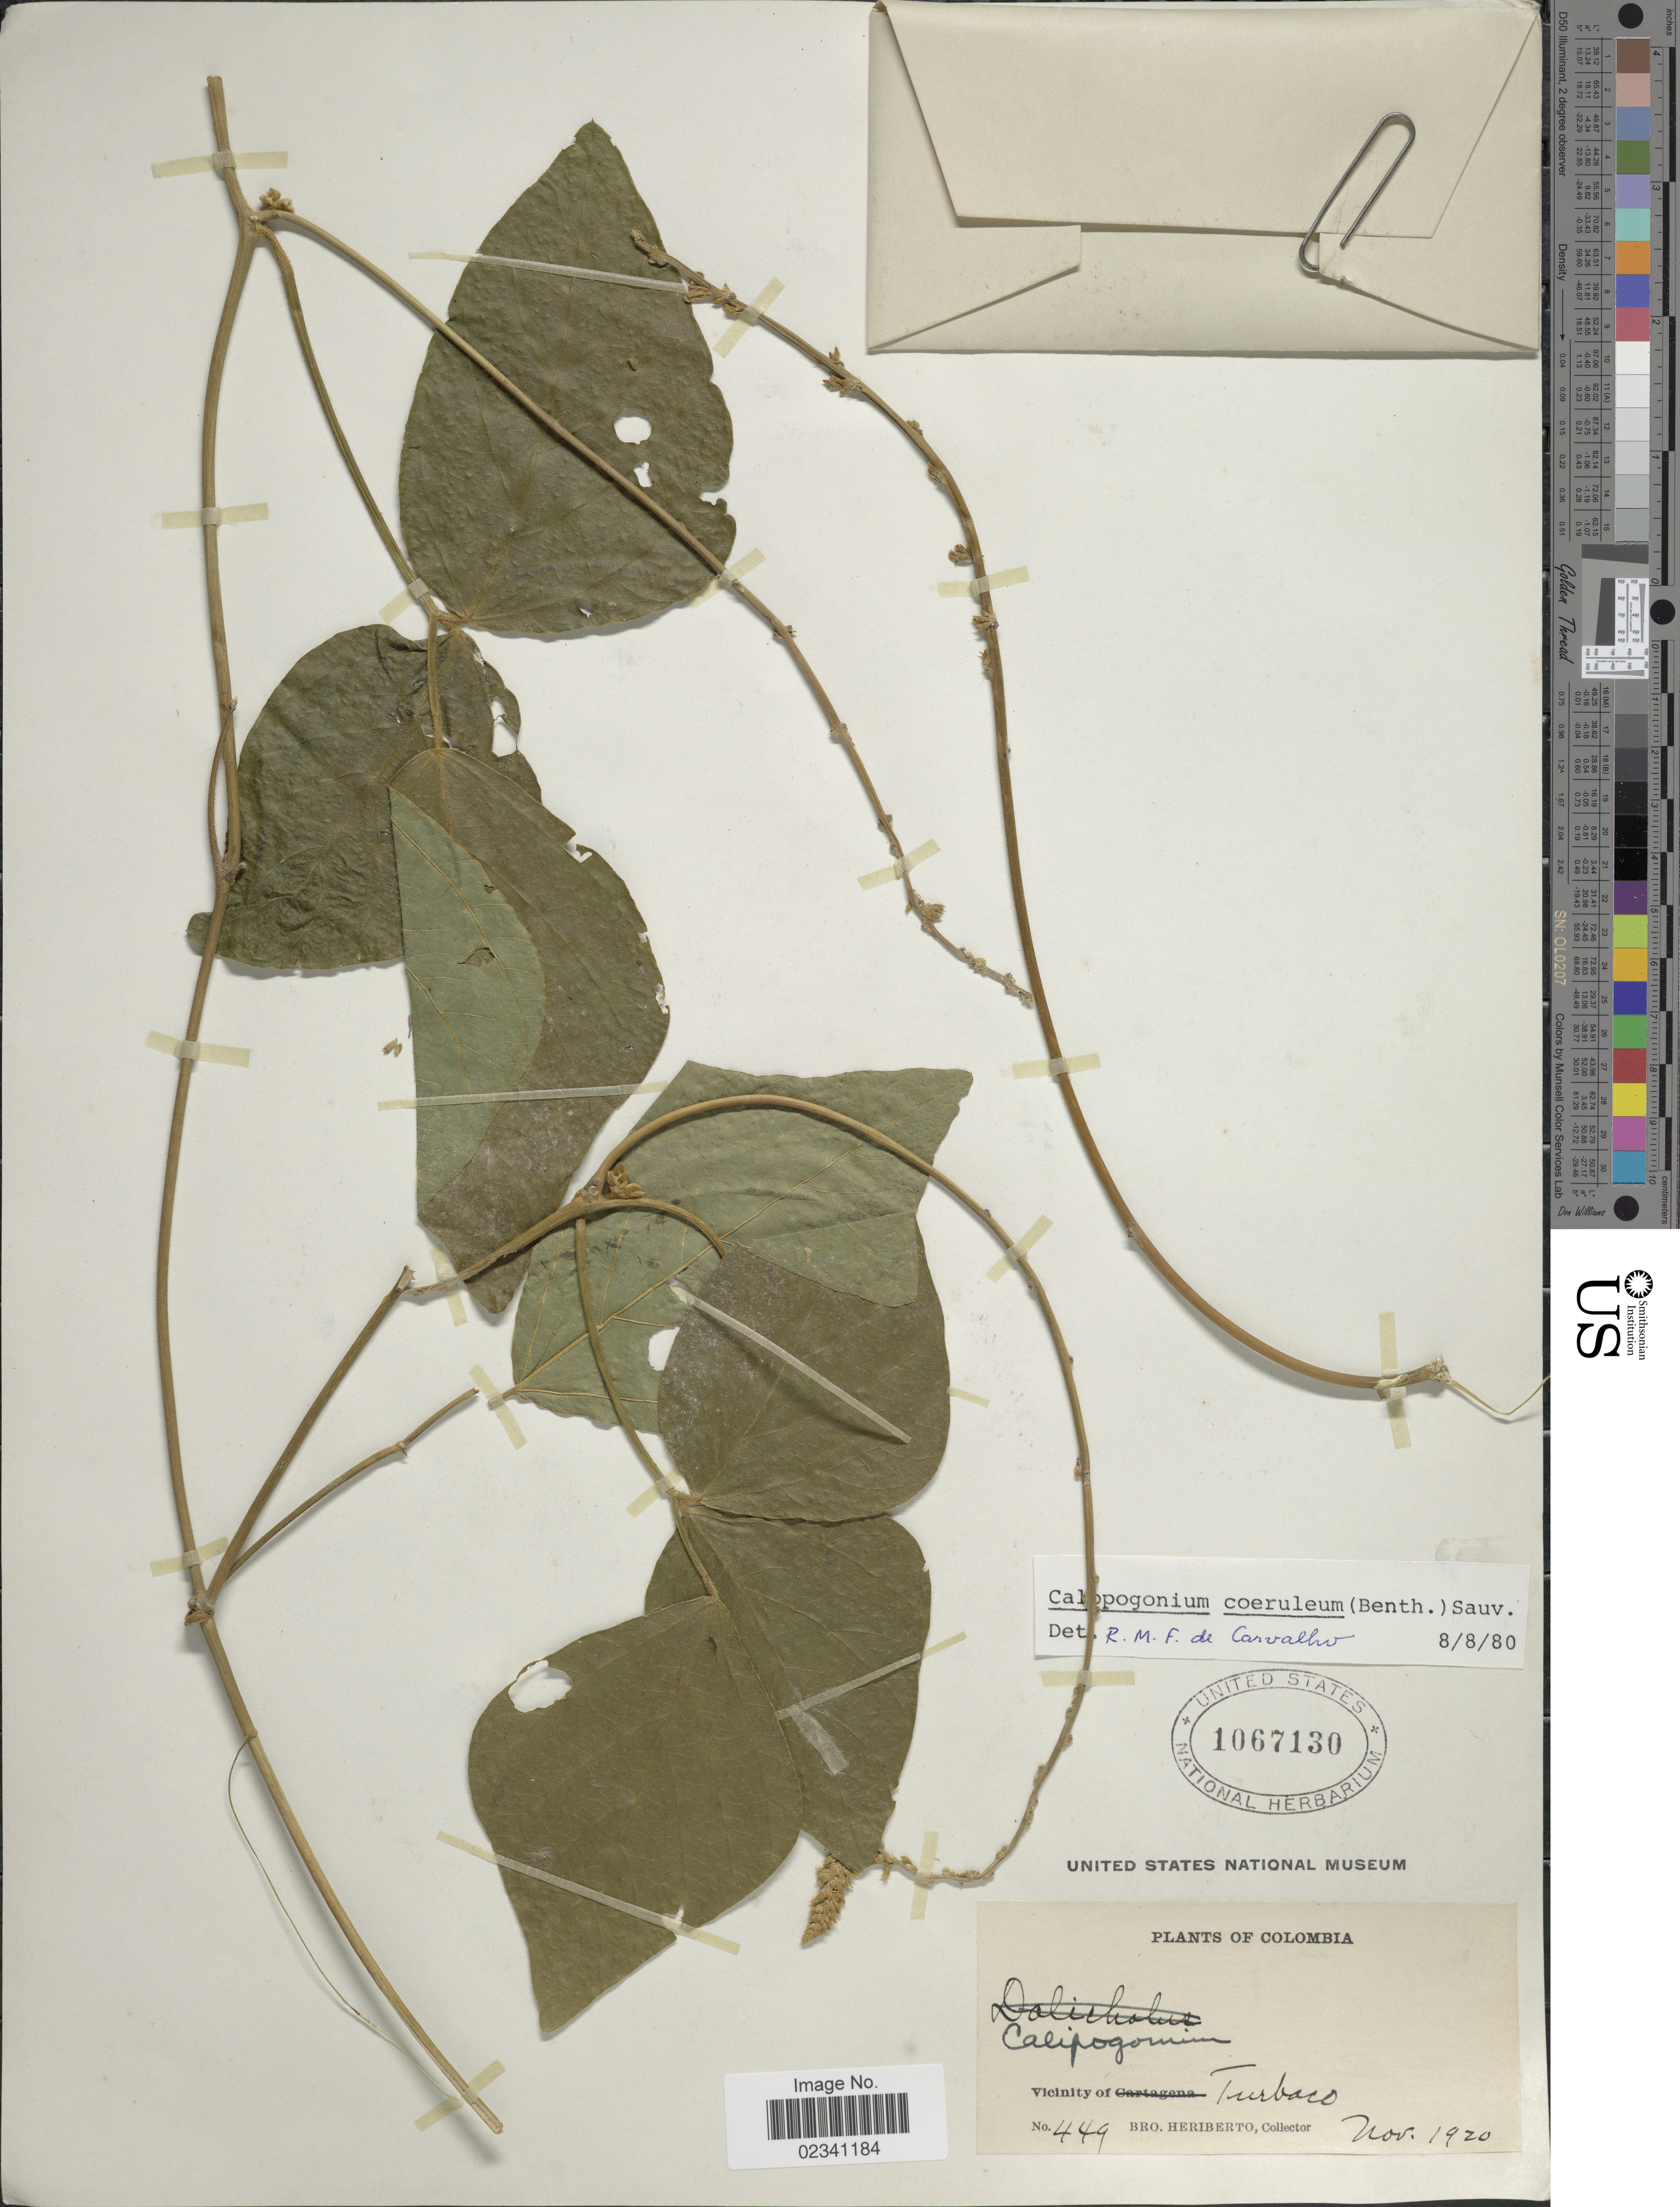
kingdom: Plantae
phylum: Tracheophyta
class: Magnoliopsida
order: Fabales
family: Fabaceae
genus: Calopogonium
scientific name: Calopogonium caeruleum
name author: (Benth.) C. Wright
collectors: B. Heriberto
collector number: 449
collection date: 1920-11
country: Colombia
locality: Vicinity Turbaco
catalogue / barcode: US 1067130